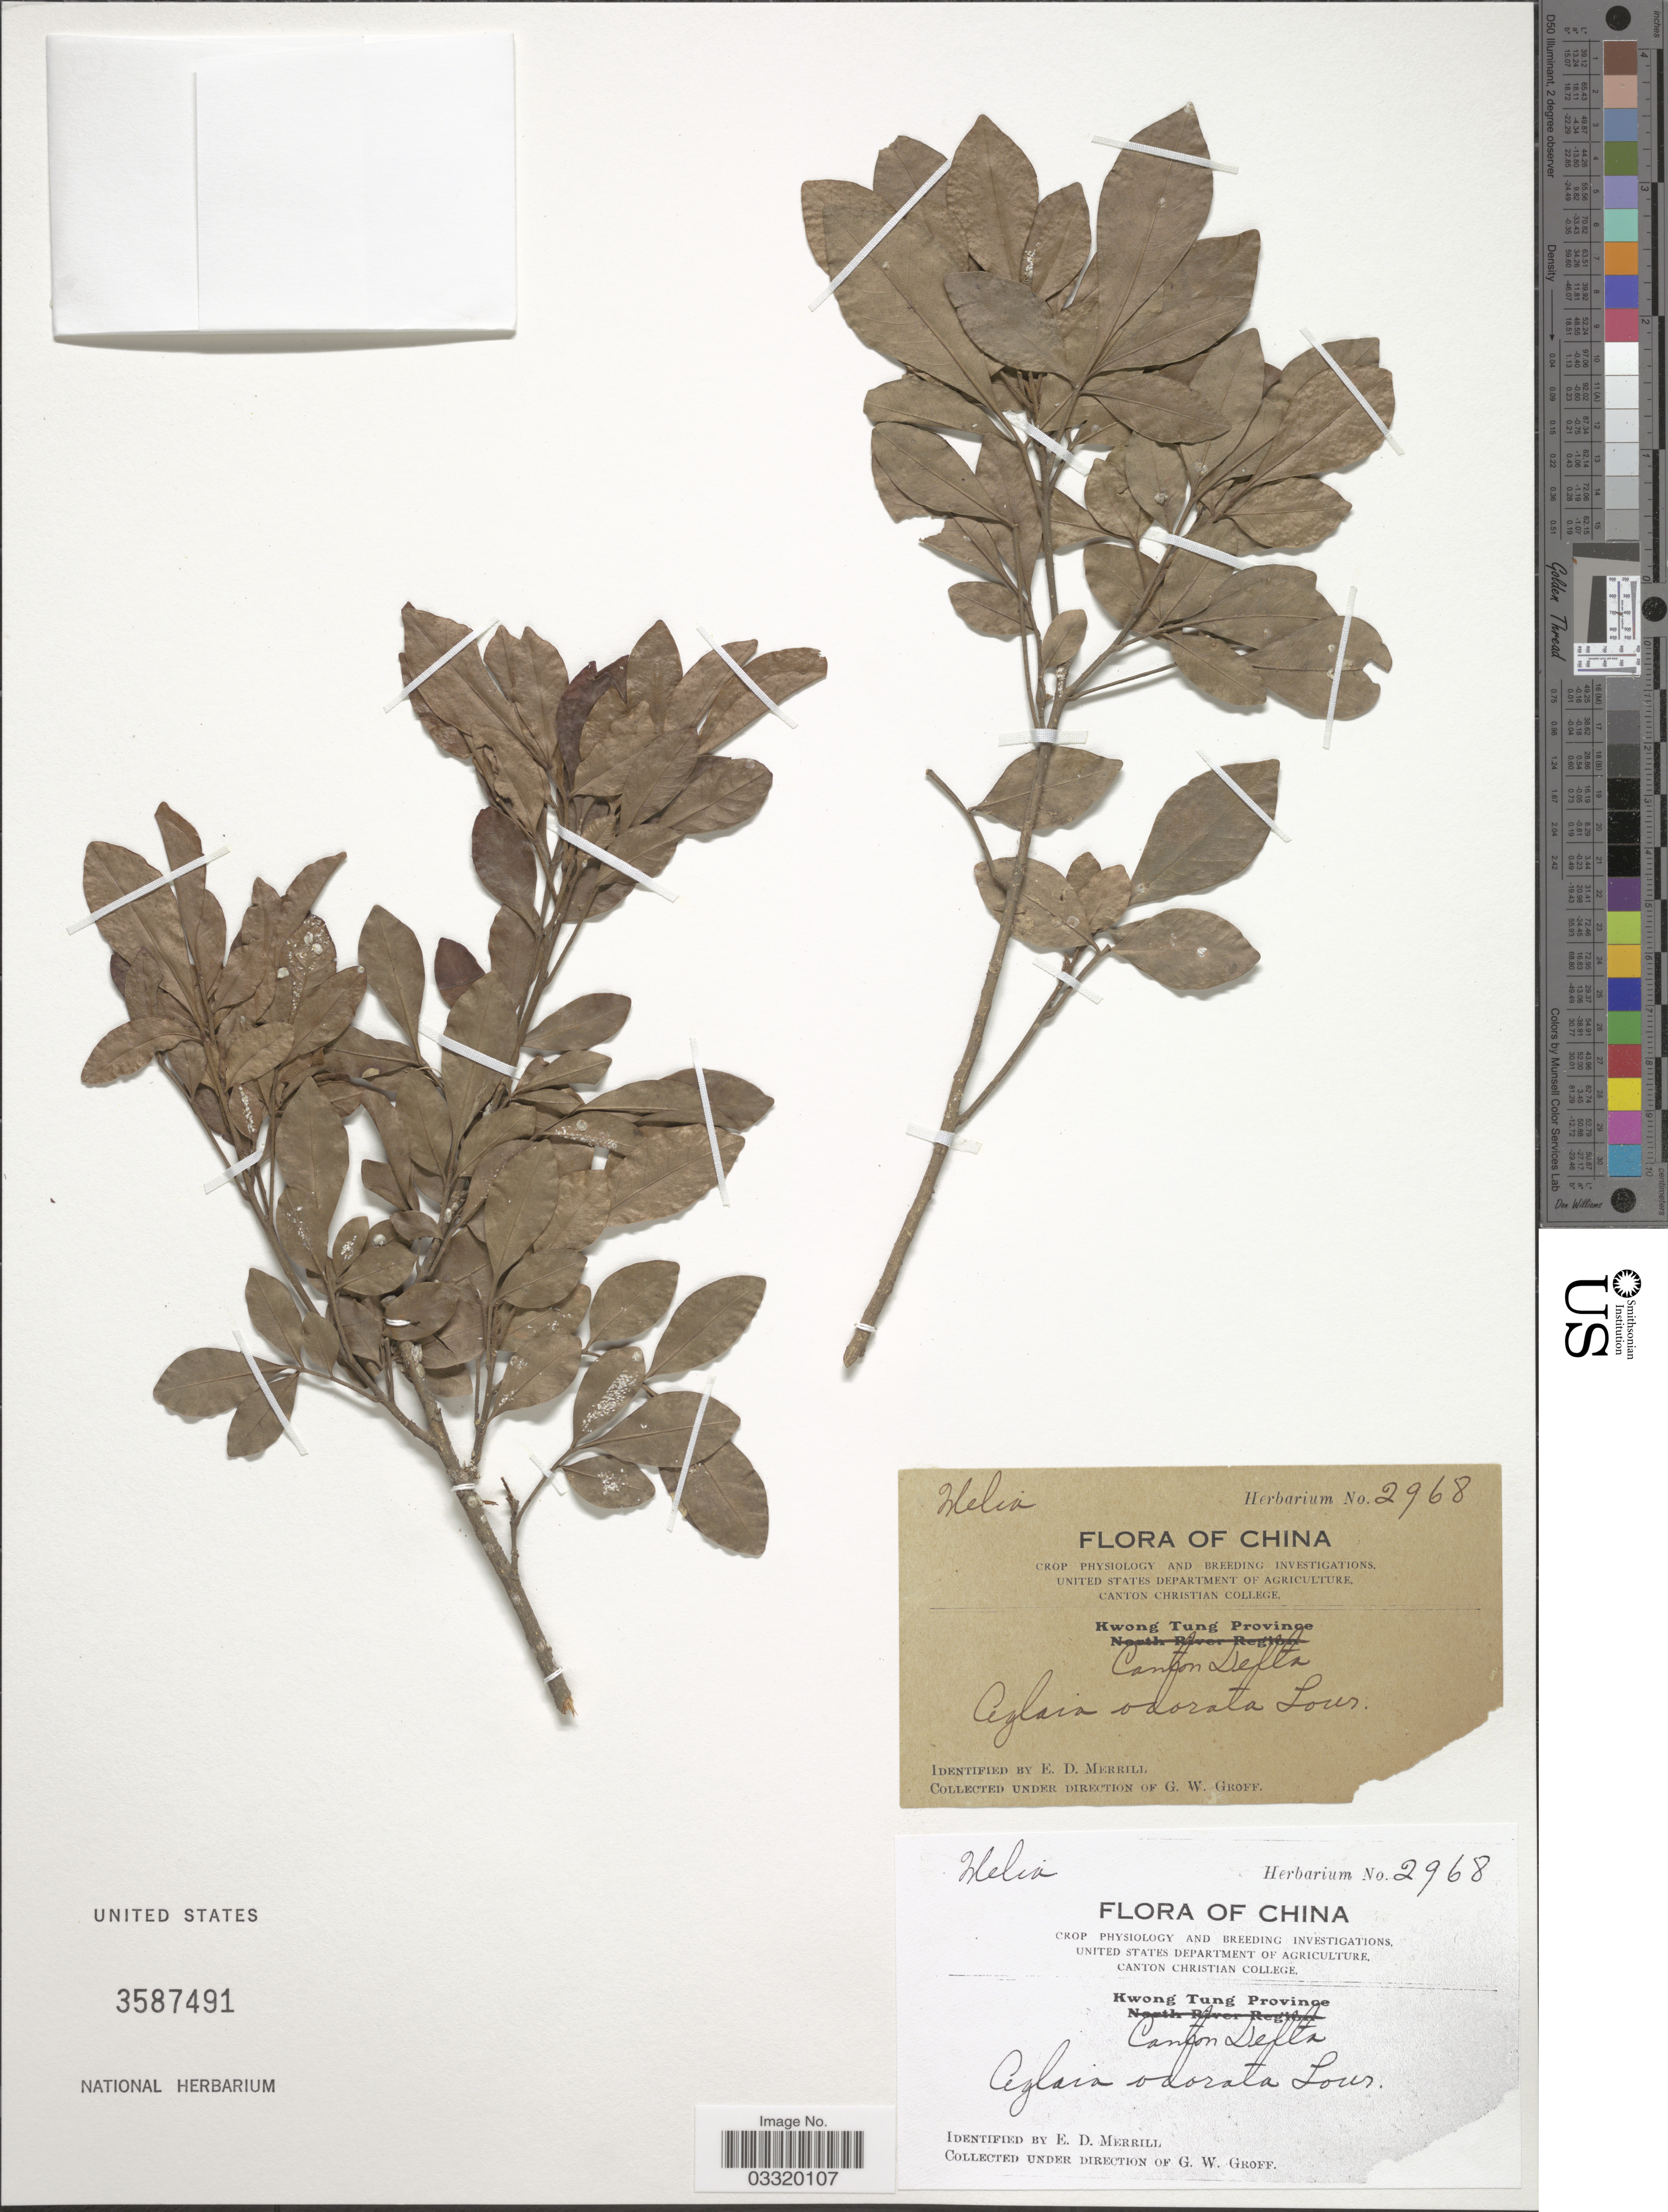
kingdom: Plantae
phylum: Tracheophyta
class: Magnoliopsida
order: Sapindales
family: Meliaceae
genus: Aglaia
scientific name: Aglaia odorata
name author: Lour.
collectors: G. Groff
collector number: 2968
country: China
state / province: Guangdong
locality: Kwong Tung Province. Canton Delta.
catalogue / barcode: US 3587491